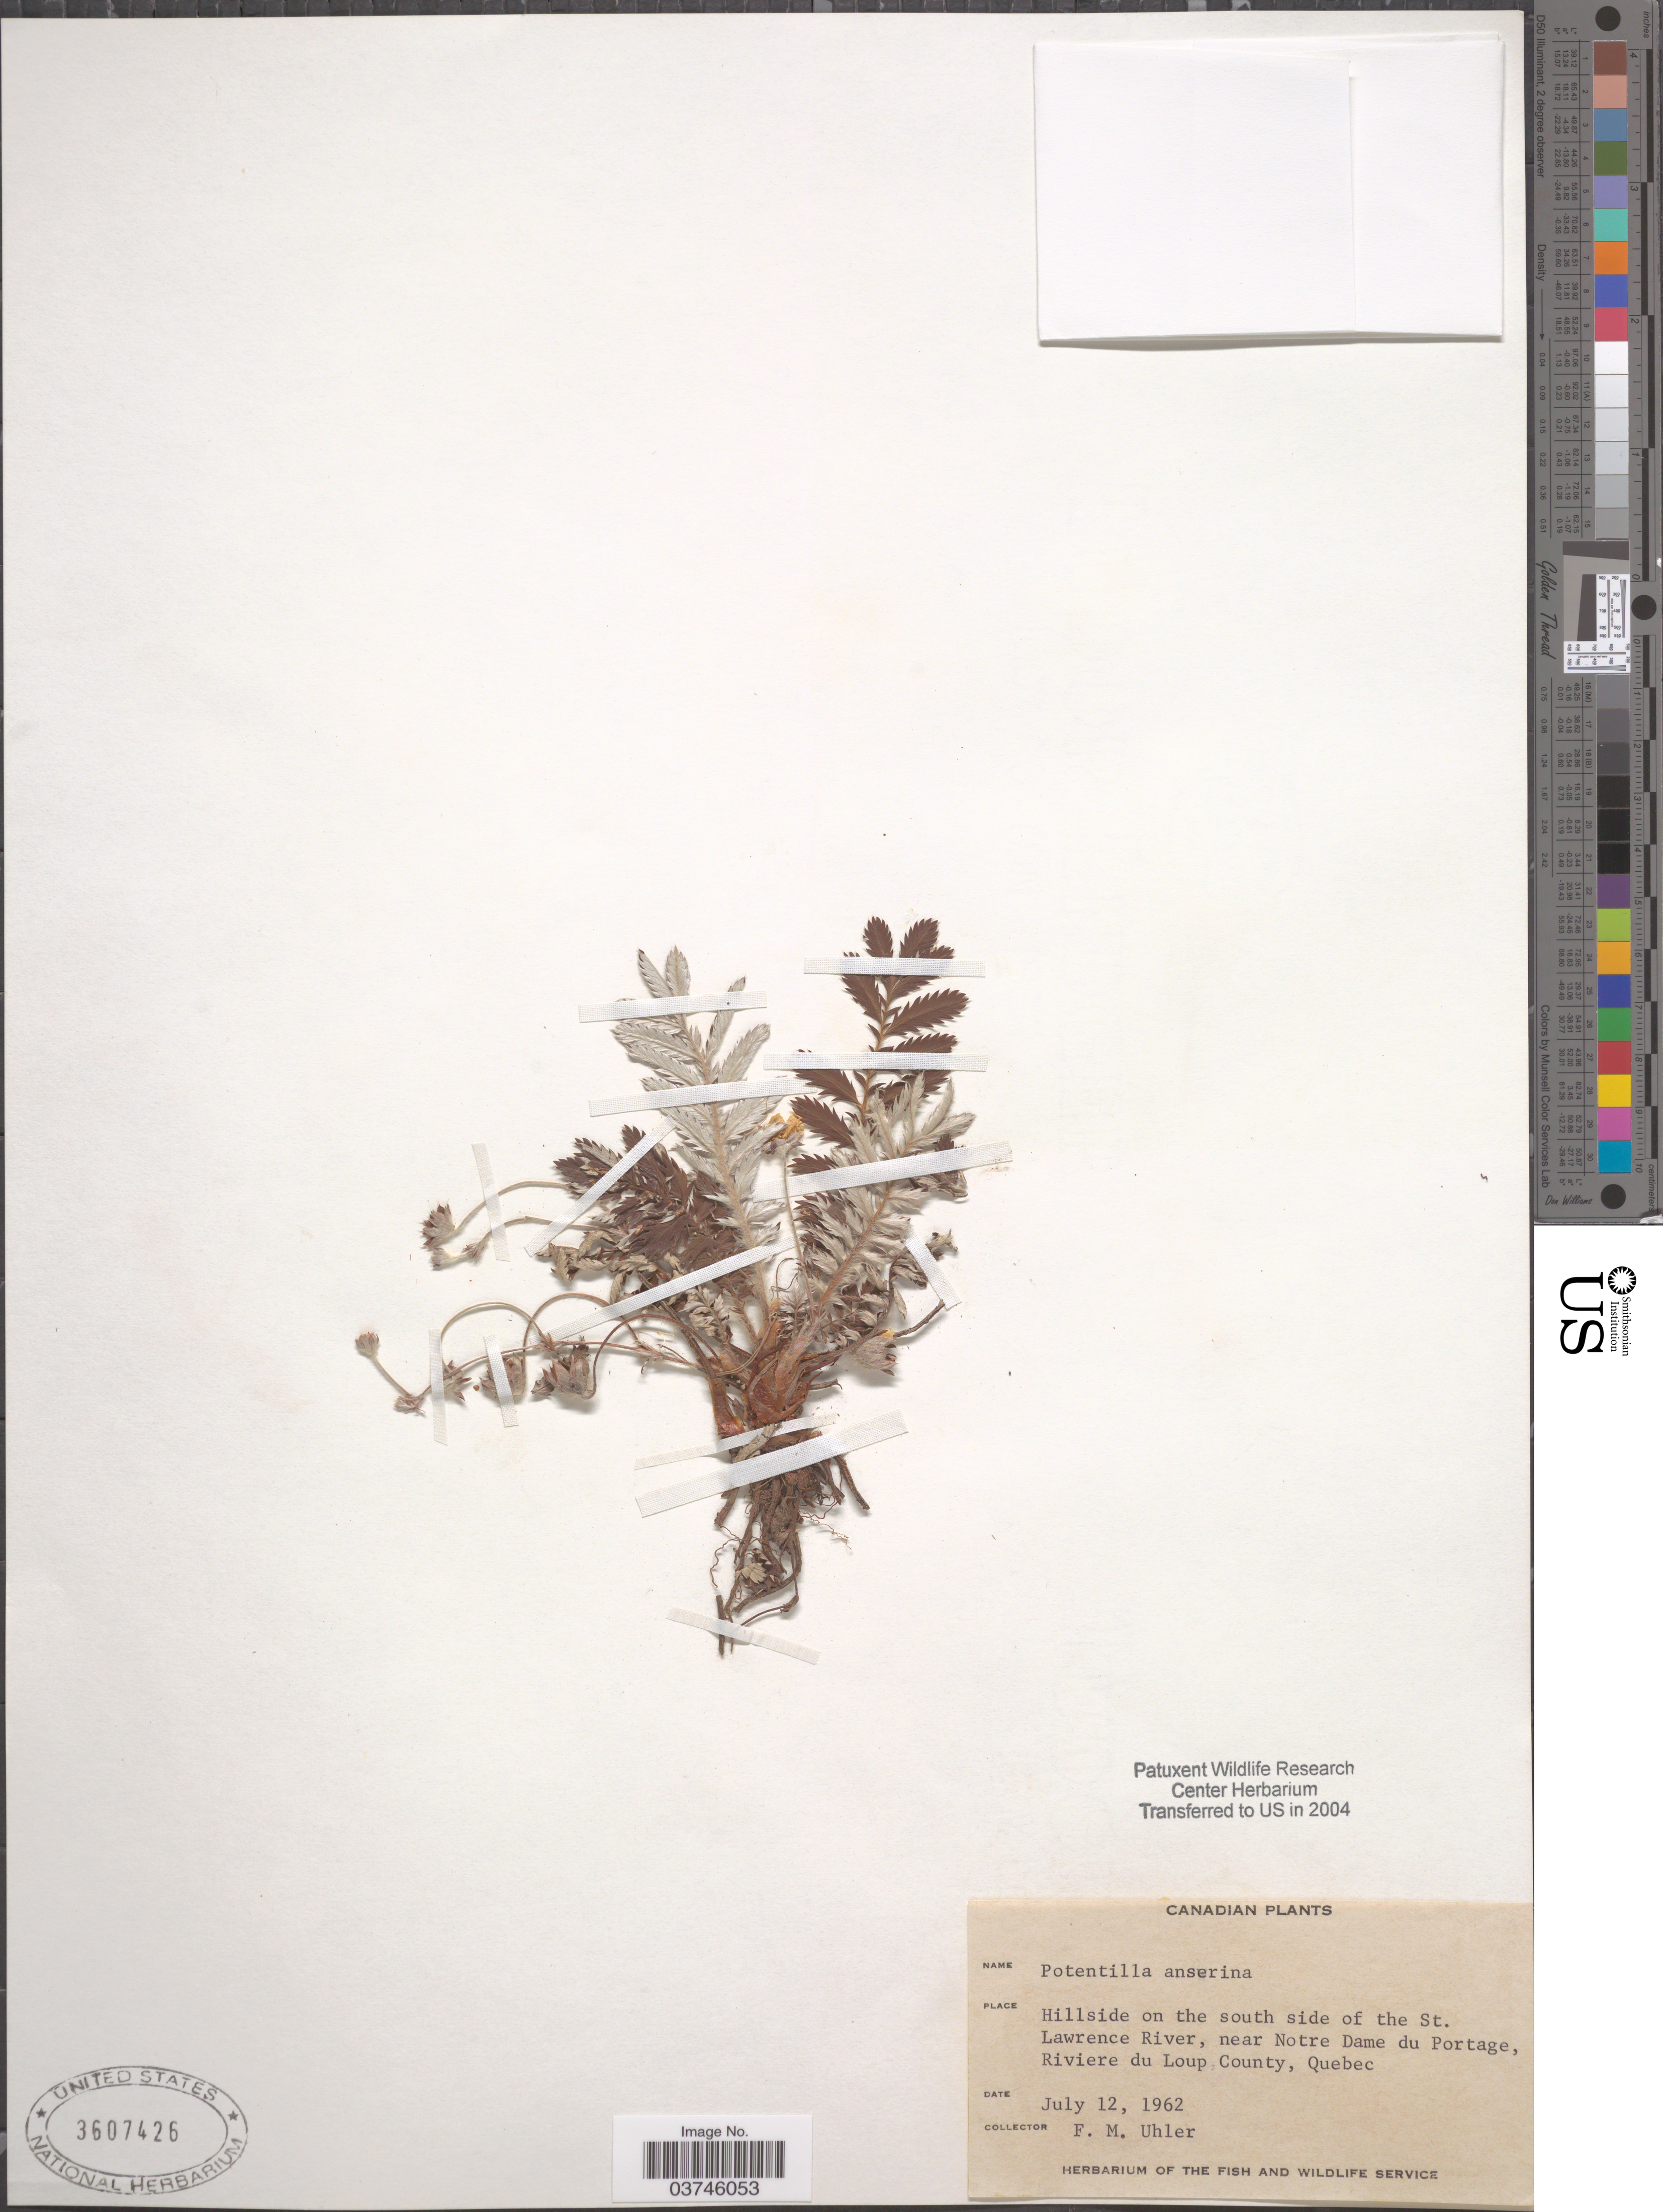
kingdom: Plantae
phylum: Tracheophyta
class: Magnoliopsida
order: Rosales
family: Rosaceae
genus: Argentina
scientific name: Argentina anserina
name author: (L.) Rydb.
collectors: F. M. Uhler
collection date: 1962-07-12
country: Canada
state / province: Quebec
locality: Hillside on the south side of the St. Lawrence River, near Notre Dame du Portage, Riviere du Loup County.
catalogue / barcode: US 3607426